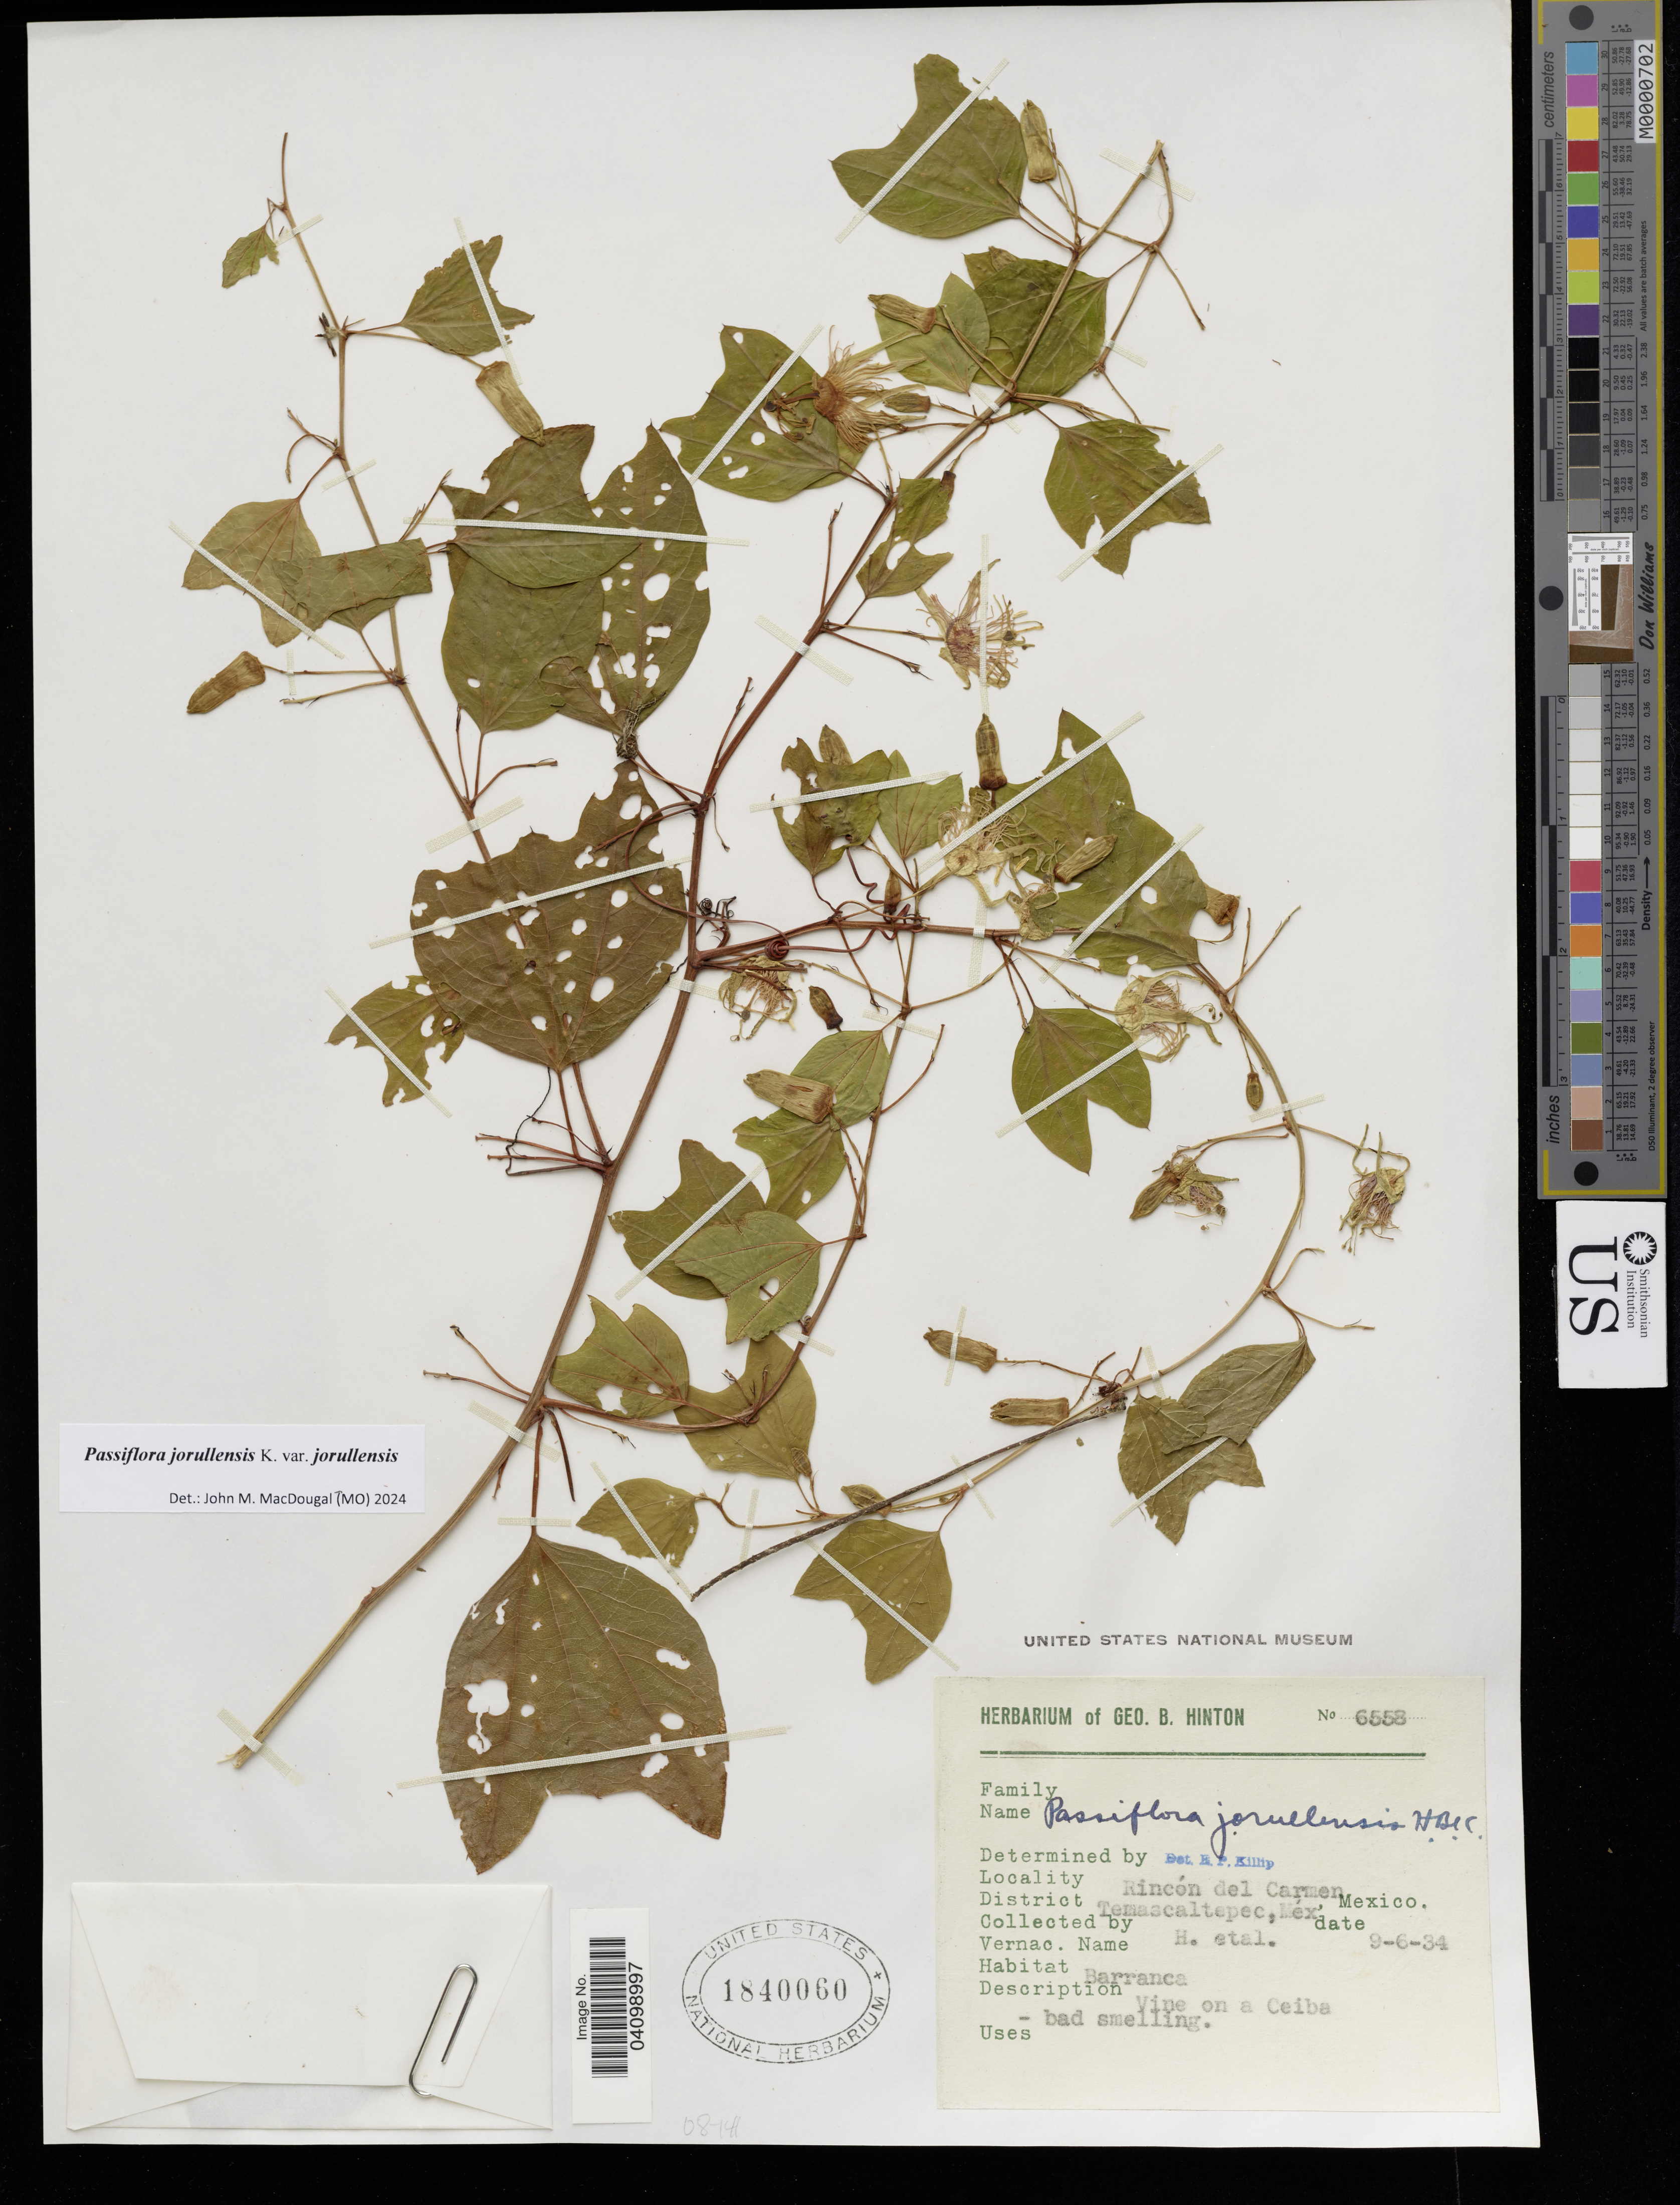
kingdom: Plantae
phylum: Tracheophyta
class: Magnoliopsida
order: Malpighiales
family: Passifloraceae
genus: Passiflora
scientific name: Passiflora jorullensis var. jorullensis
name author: Kunth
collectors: G. B. Hinton & et al.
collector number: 6558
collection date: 1934-06-09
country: Mexico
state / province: México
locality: Rincón del Carmen. Temascaltepec.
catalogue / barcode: US 1840060